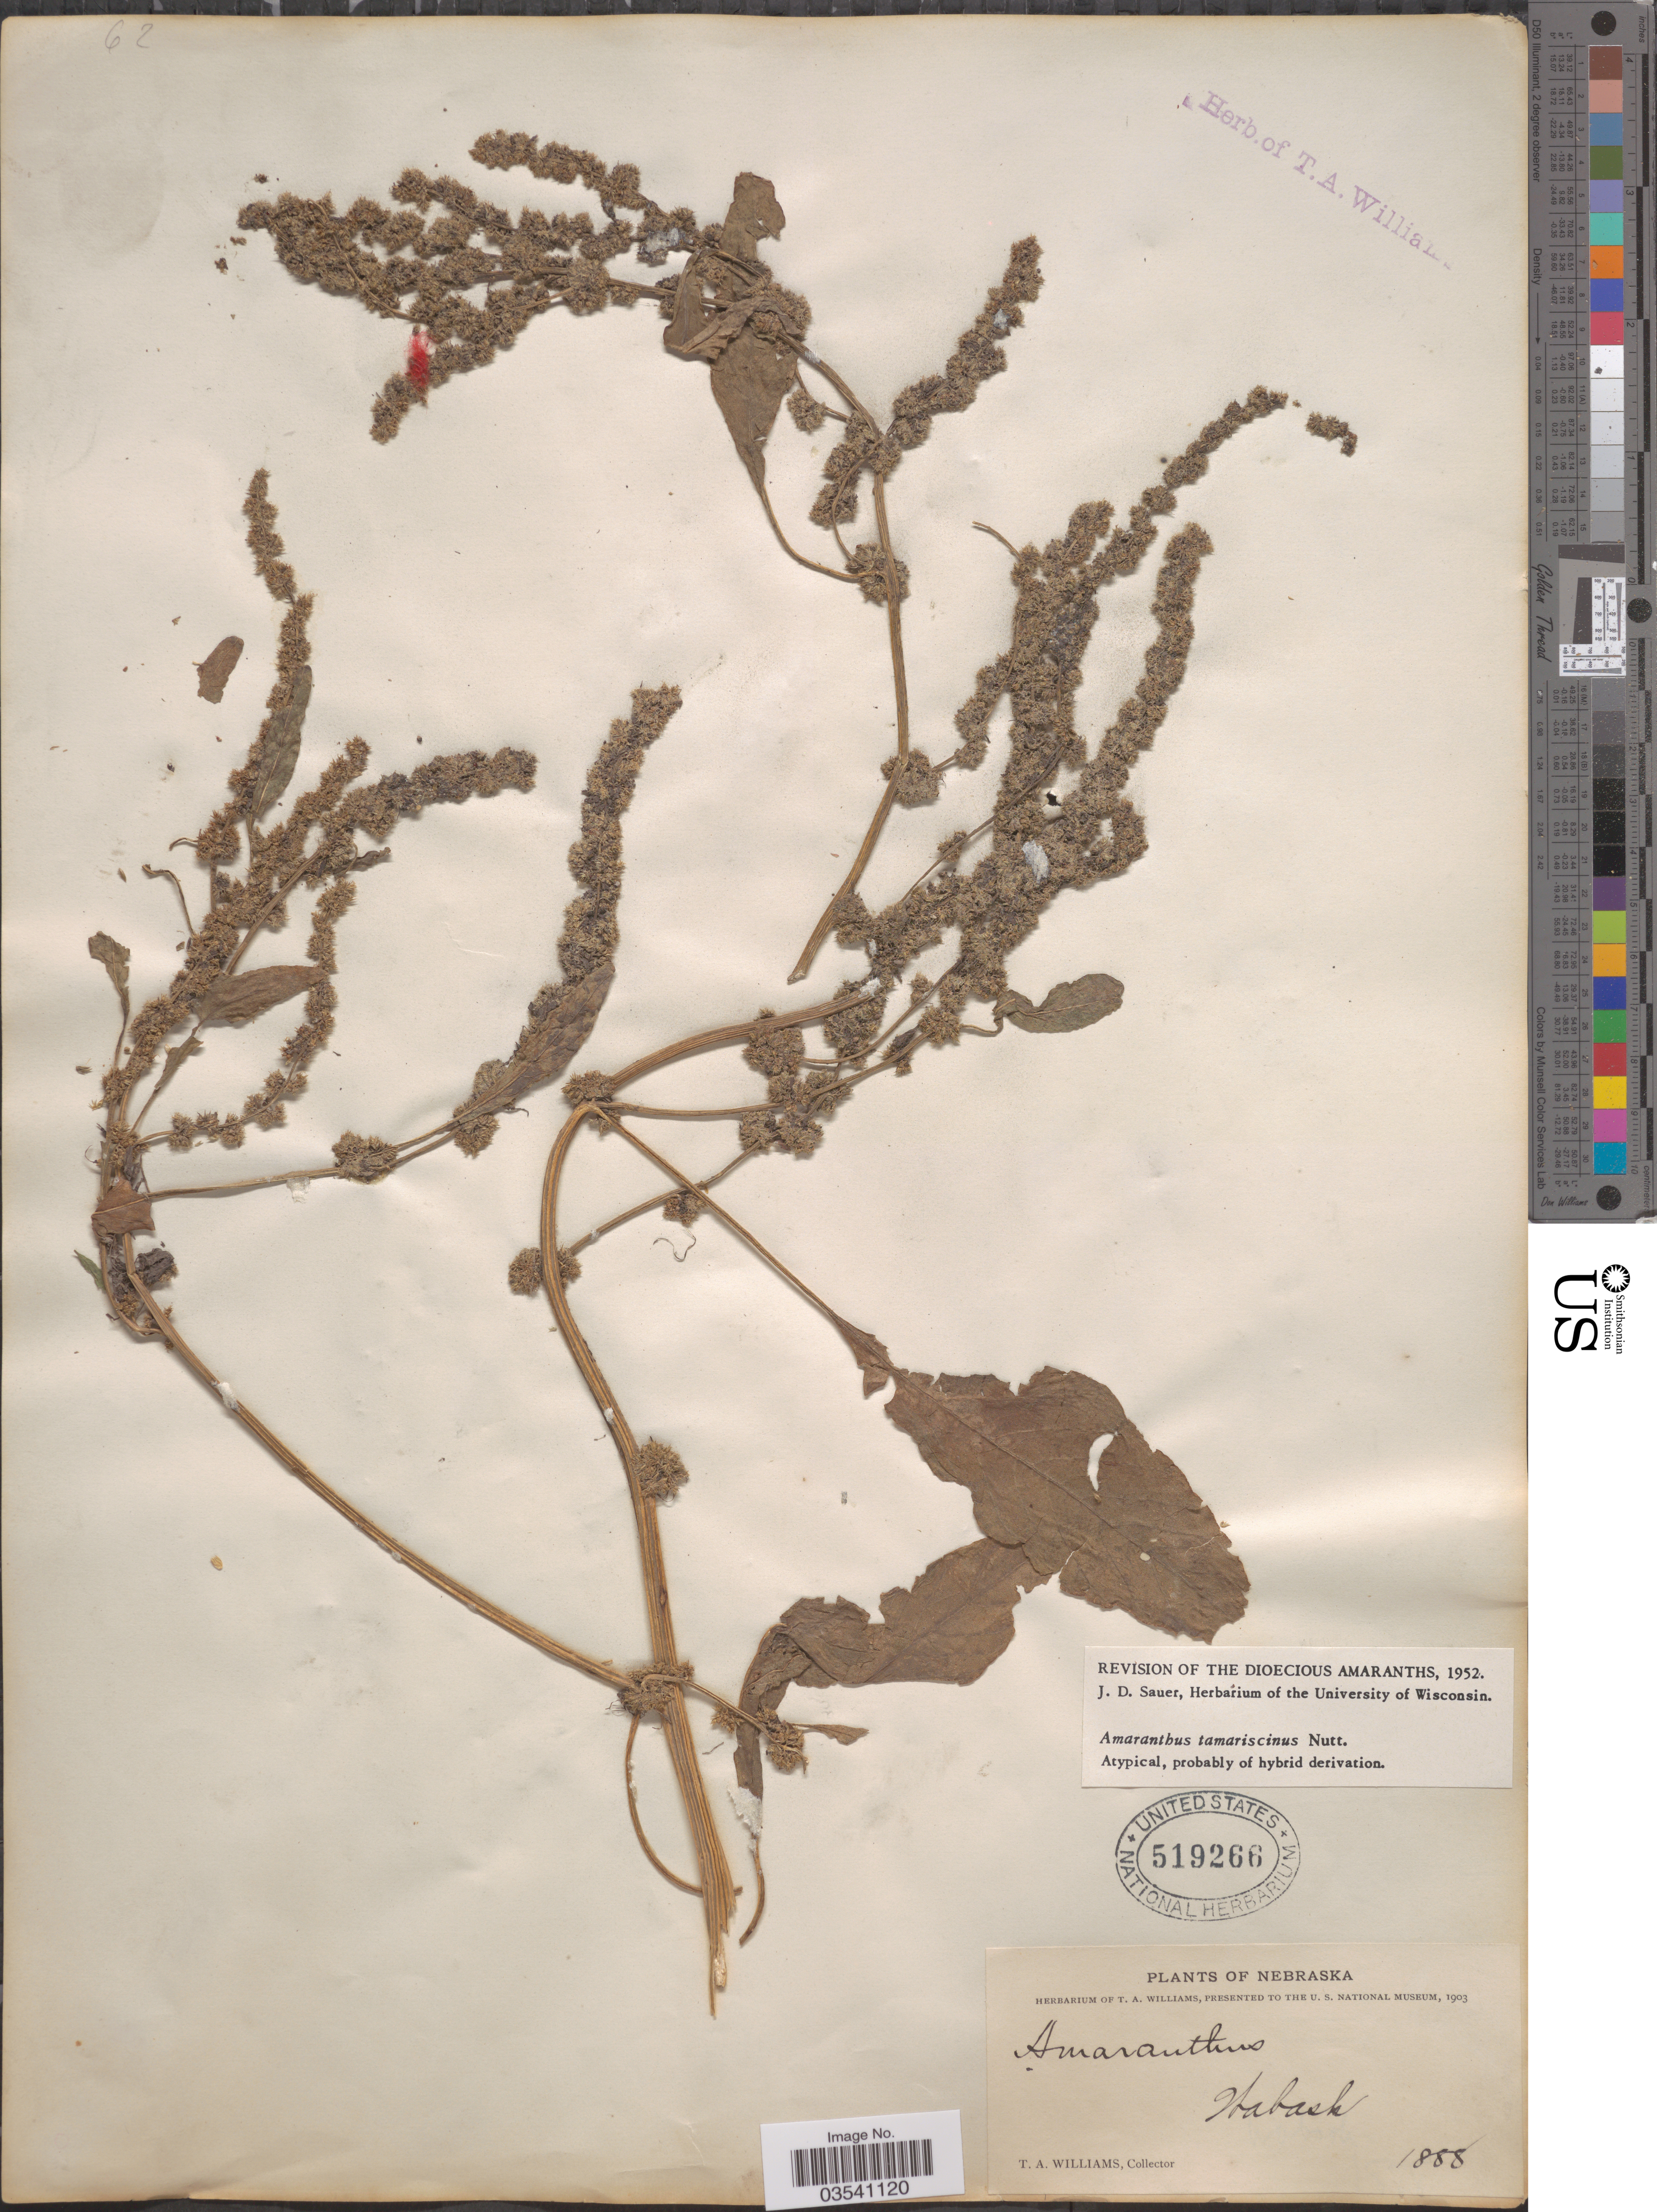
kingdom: Plantae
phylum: Tracheophyta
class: Magnoliopsida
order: Caryophyllales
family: Amaranthaceae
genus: Amaranthus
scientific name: Amaranthus tamariscinus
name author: Nutt.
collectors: T. Williams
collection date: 1888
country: United States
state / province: Nebraska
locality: Wabash.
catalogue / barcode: US 519266